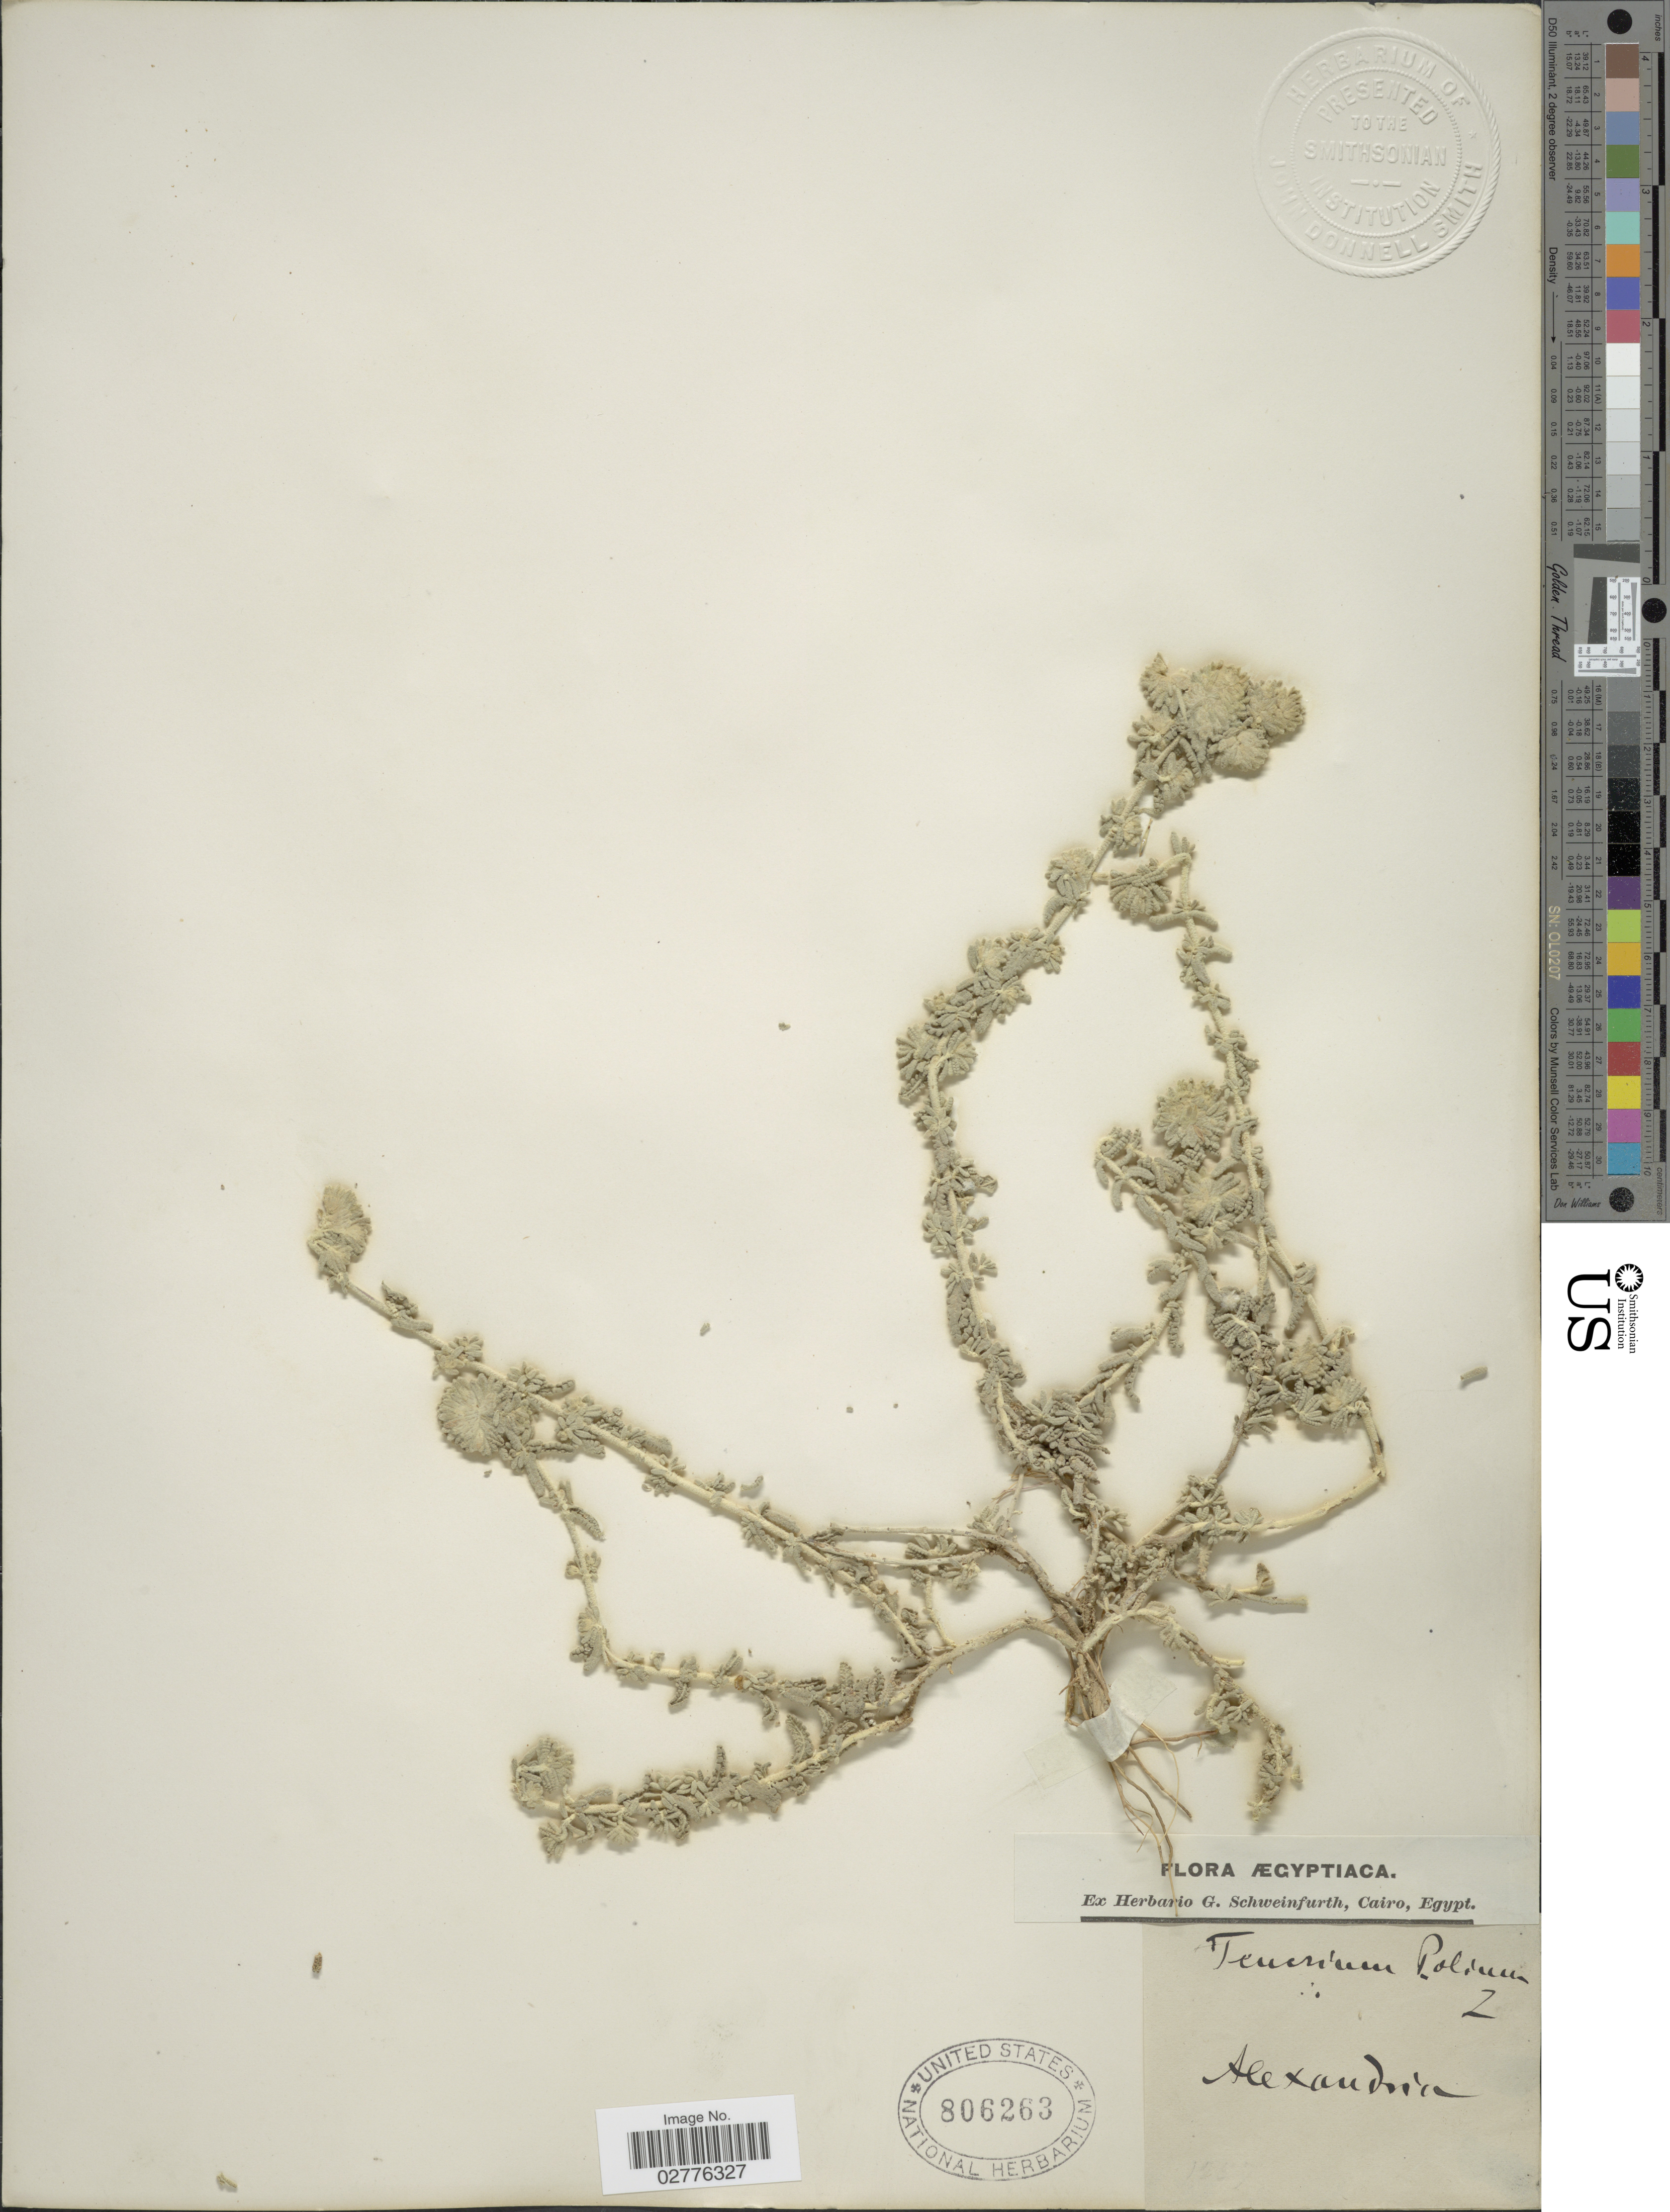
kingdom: Plantae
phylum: Tracheophyta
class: Magnoliopsida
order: Lamiales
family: Lamiaceae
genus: Teucrium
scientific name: Teucrium polium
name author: L.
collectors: ex herb. G. Schweinfurth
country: Egypt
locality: Alexandria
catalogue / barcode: US 806263